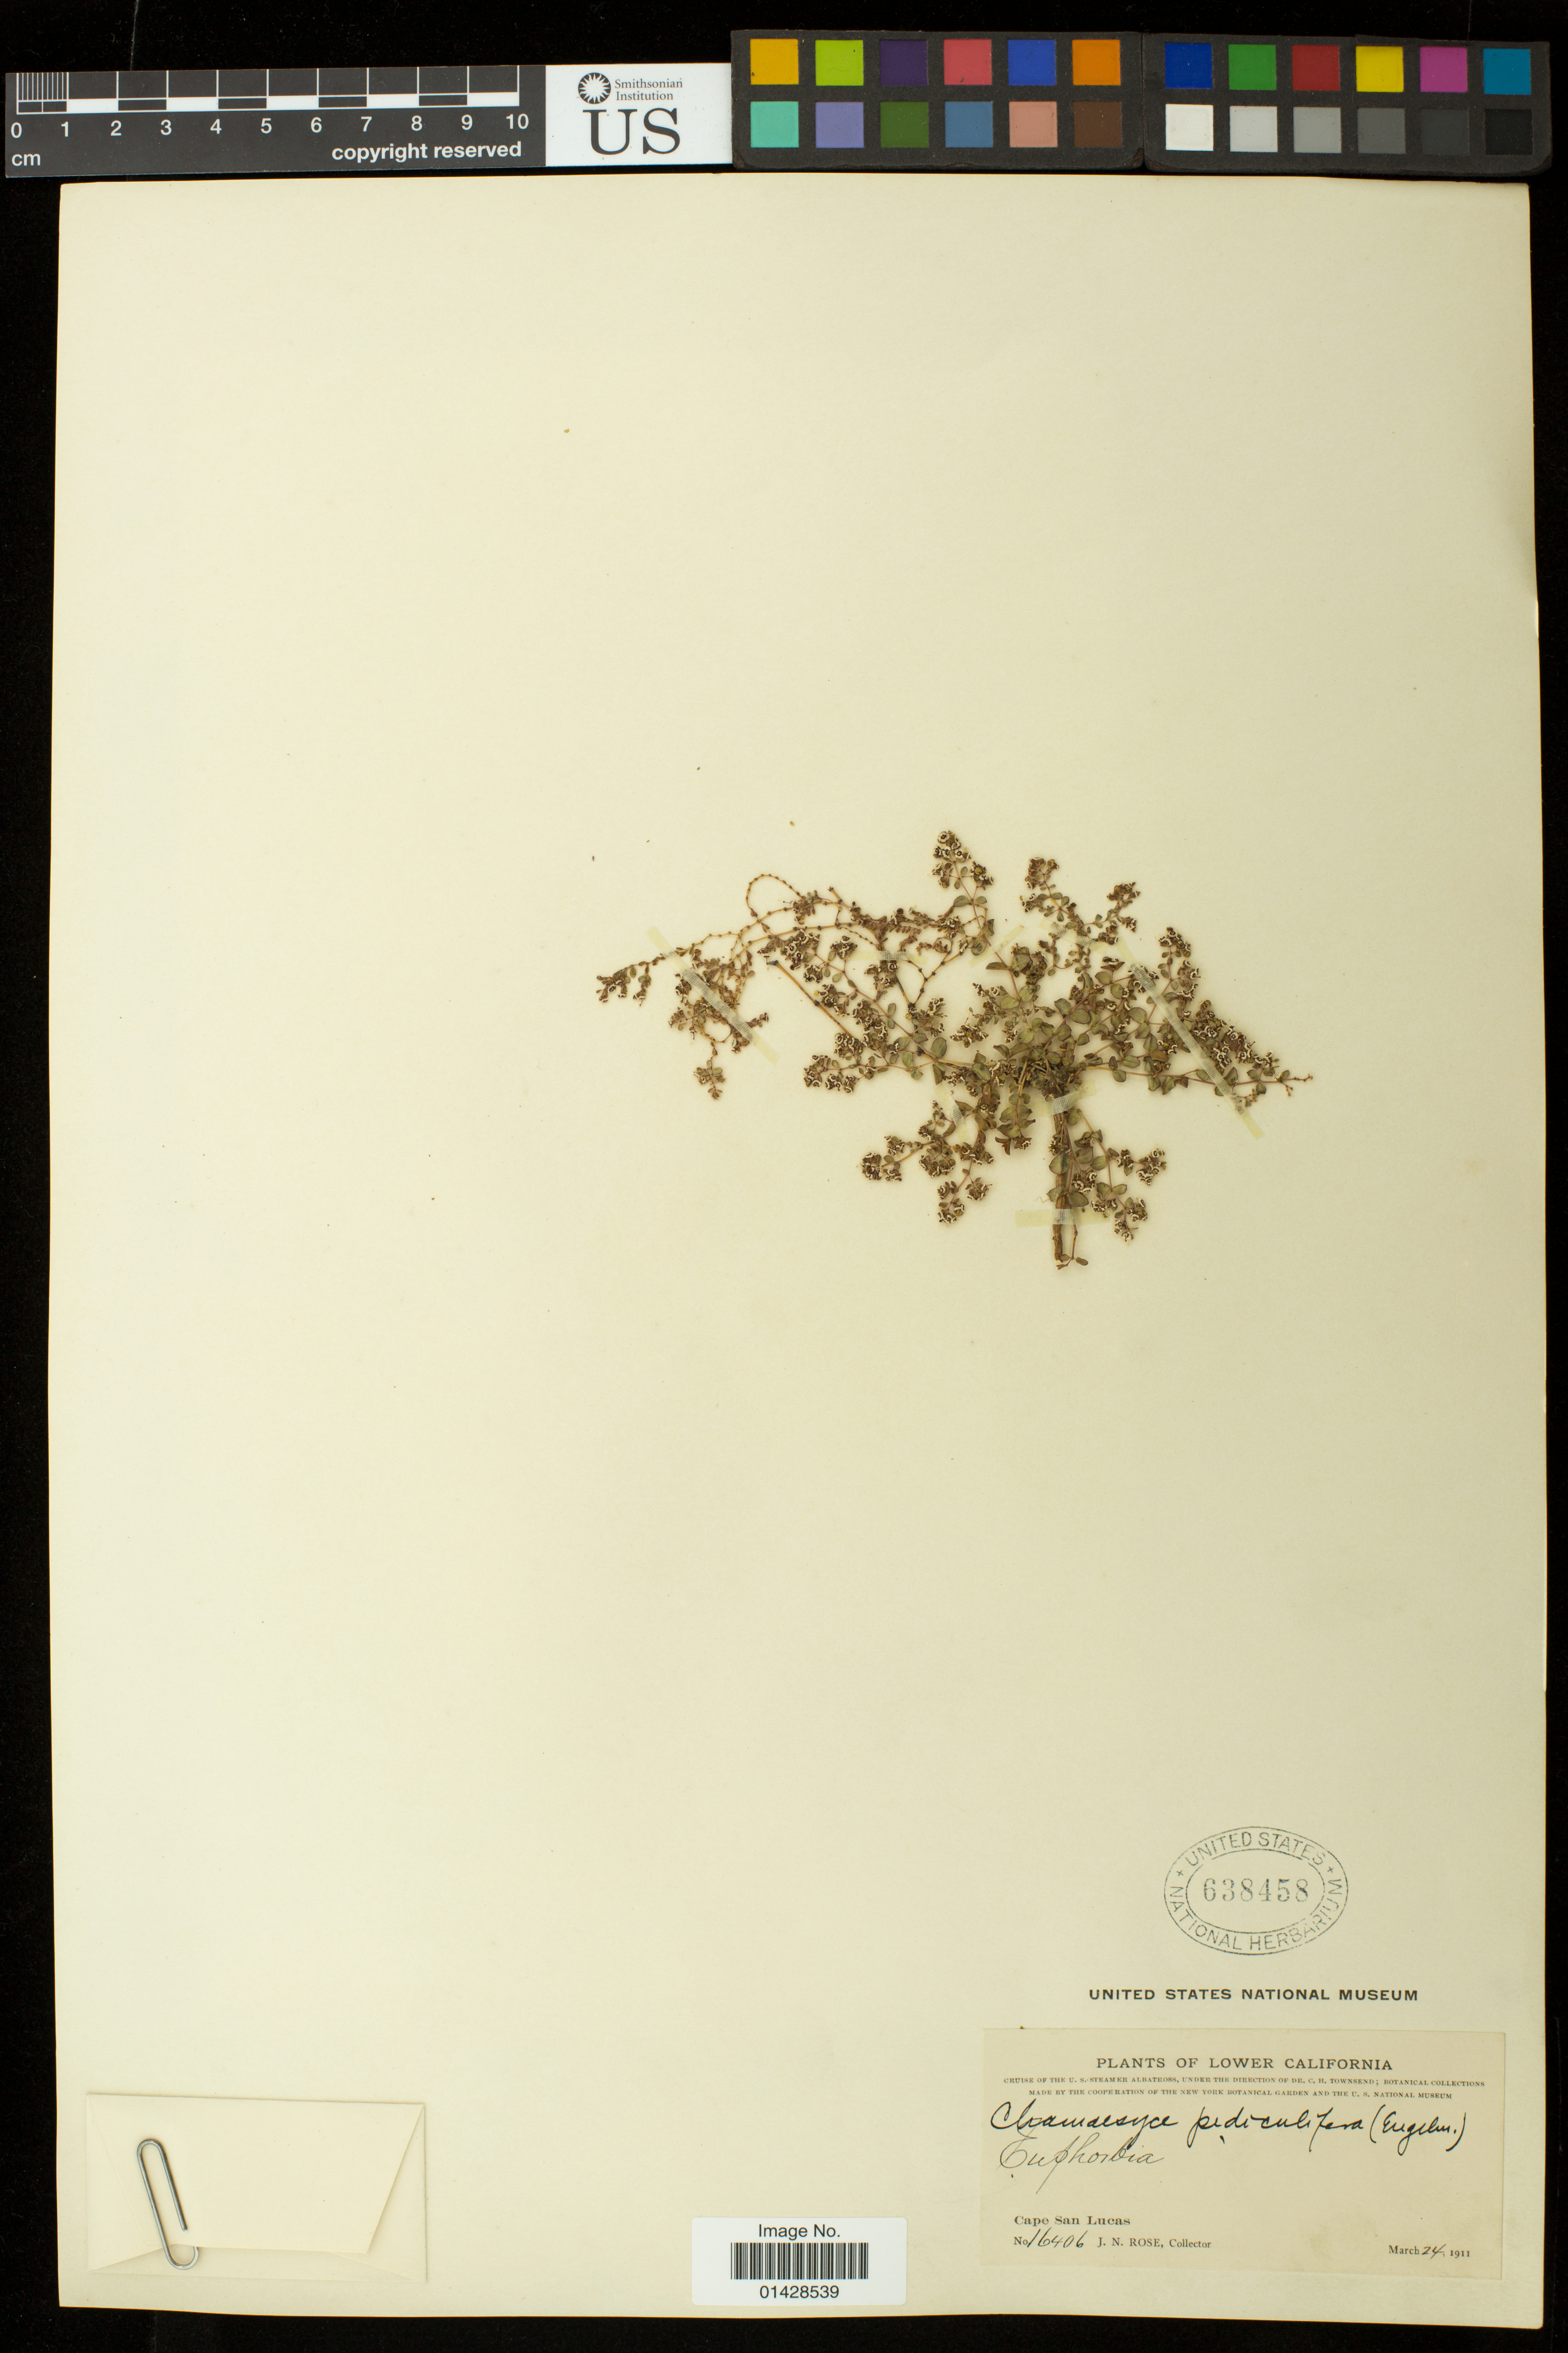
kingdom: Plantae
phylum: Tracheophyta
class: Magnoliopsida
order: Malpighiales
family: Euphorbiaceae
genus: Euphorbia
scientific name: Euphorbia polycarpa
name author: Benth.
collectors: J. N. Rose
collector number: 16406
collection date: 1911-03-24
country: Mexico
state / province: Baja California Sur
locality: Cape San Lucas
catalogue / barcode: US 638458